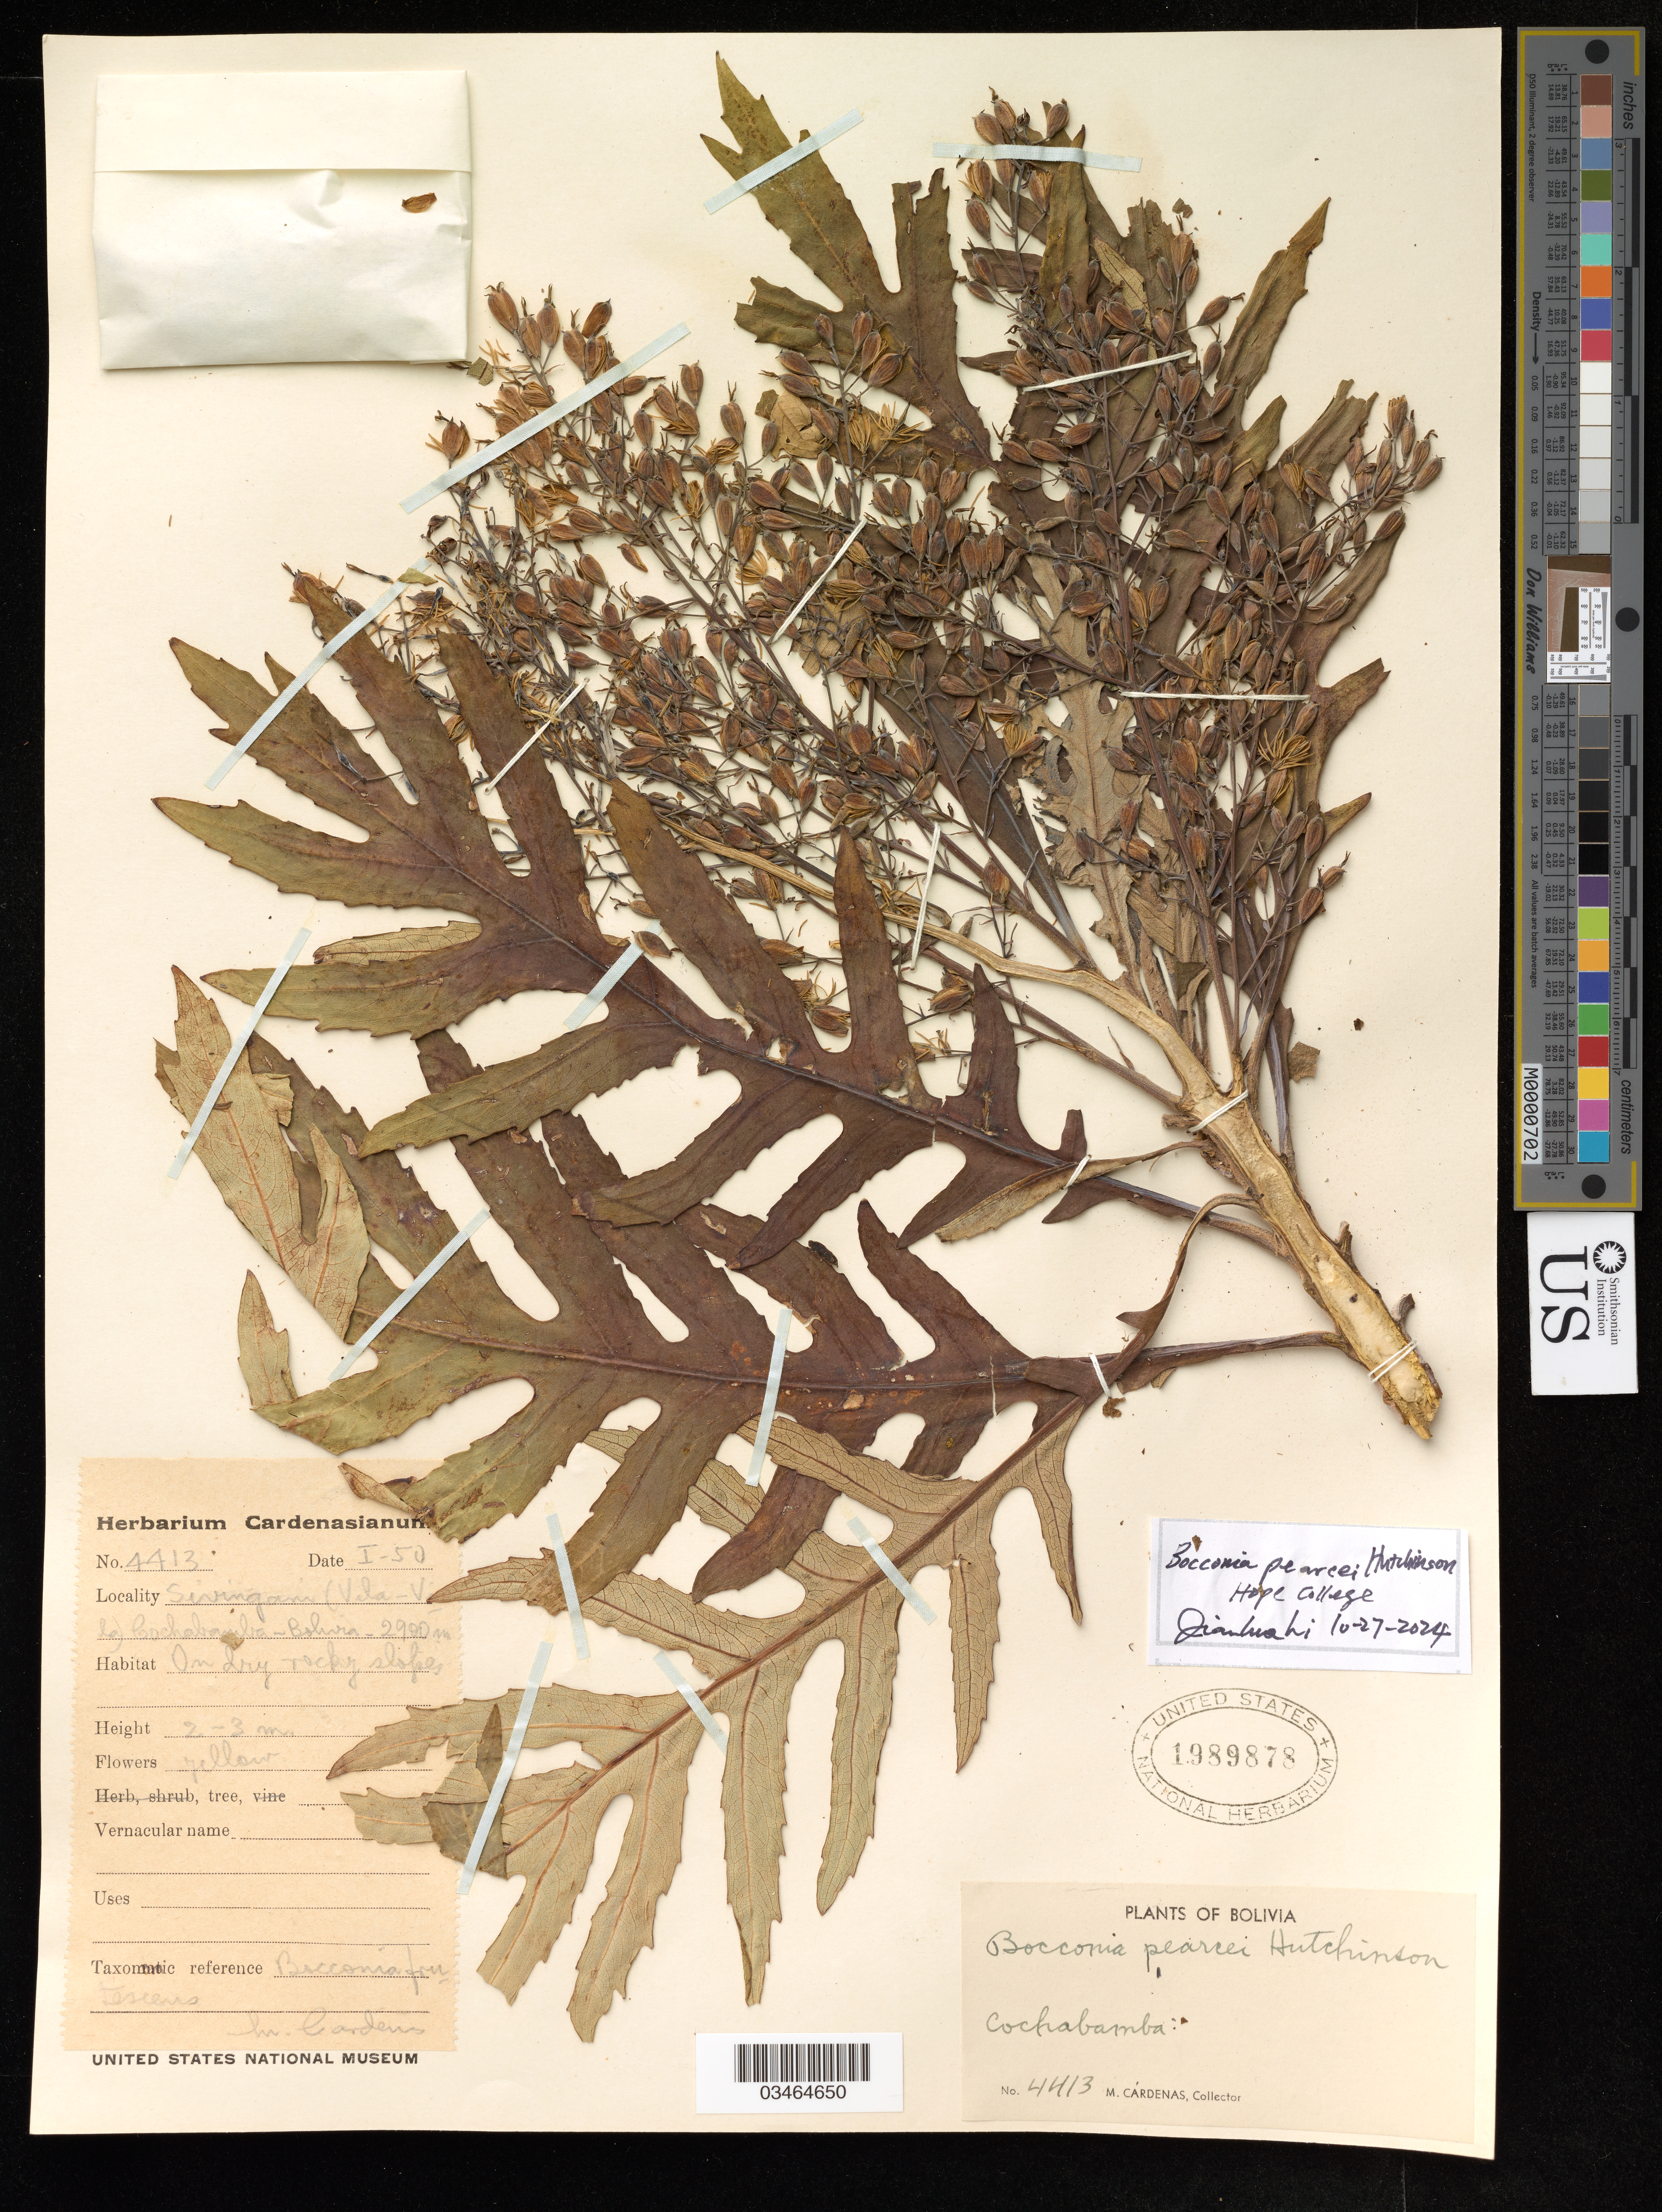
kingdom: Plantae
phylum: Tracheophyta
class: Magnoliopsida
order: Ranunculales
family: Papaveraceae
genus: Bocconia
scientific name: Bocconia pearcei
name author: Hutch.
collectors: M. Cardenas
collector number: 4413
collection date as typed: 50 Jan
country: Bolivia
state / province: Cochabamba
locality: Sivingani (Vila-Vila).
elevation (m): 2900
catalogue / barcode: US 1989878